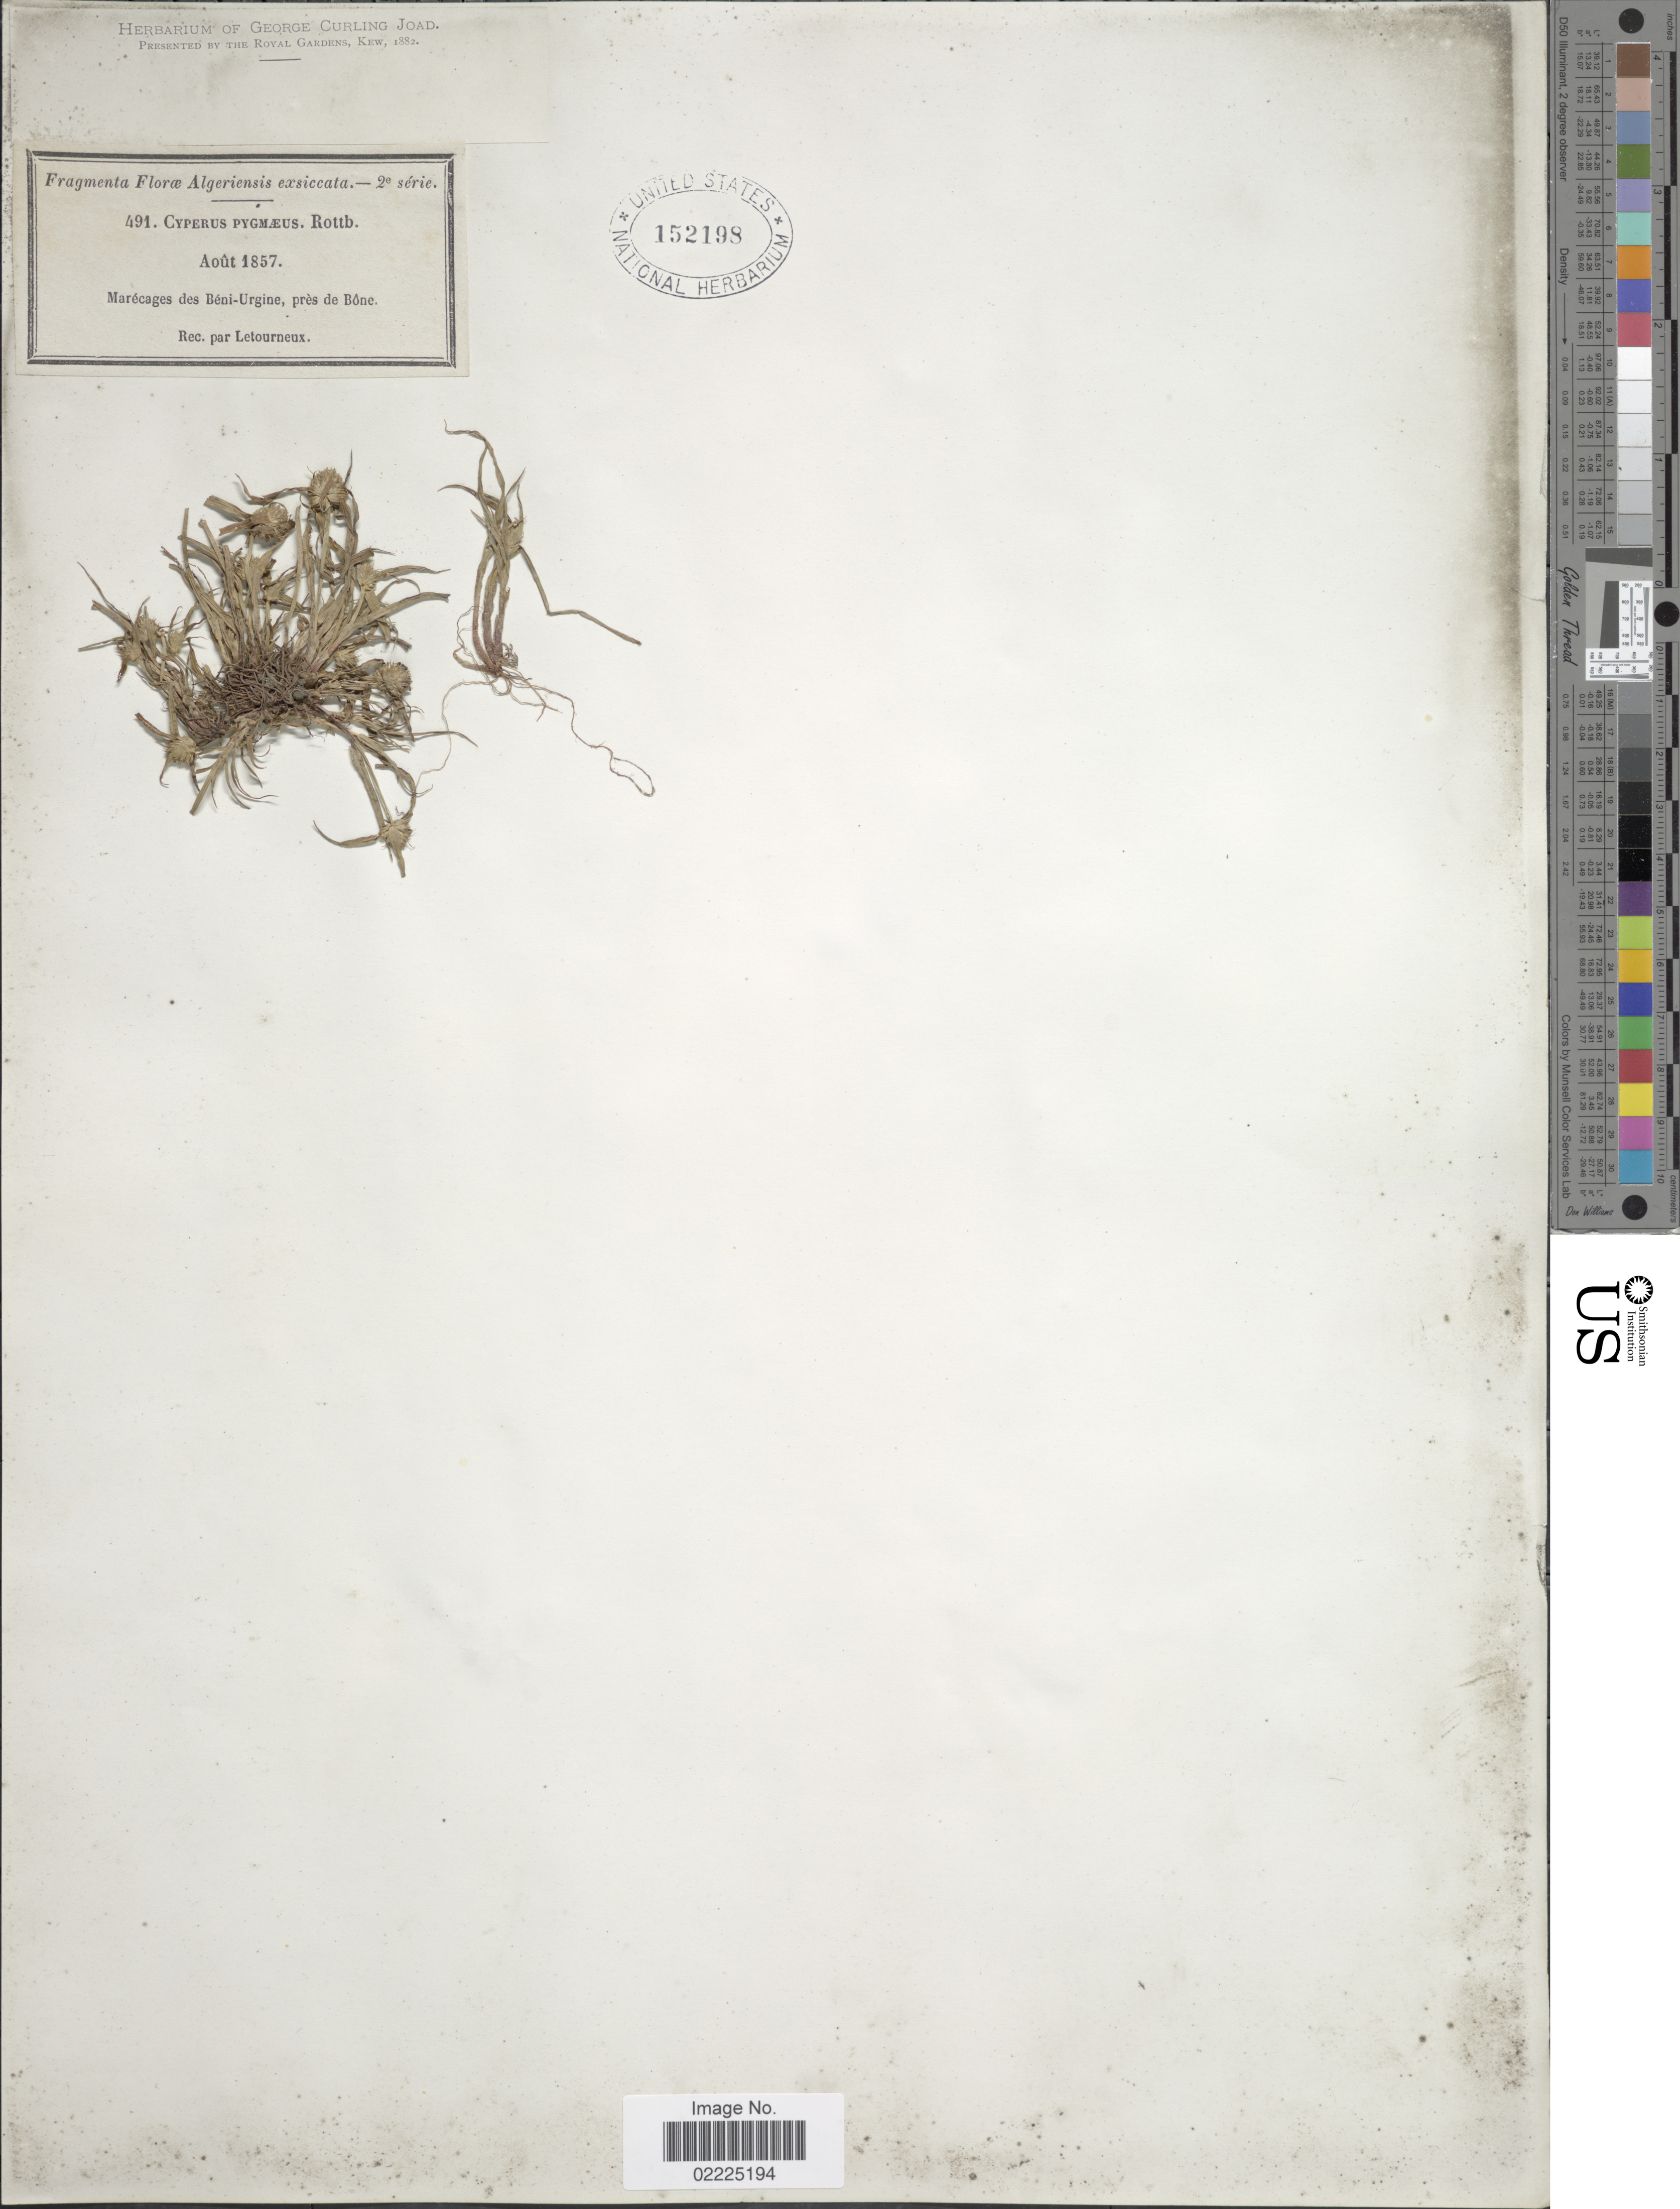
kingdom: Plantae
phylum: Tracheophyta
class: Liliopsida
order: Poales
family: Cyperaceae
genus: Cyperus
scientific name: Cyperus pygmaeus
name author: Rottb.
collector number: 491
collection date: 1857-08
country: Algeria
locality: Marecages des Beni-Urgine, pres de Bone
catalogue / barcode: US 152198